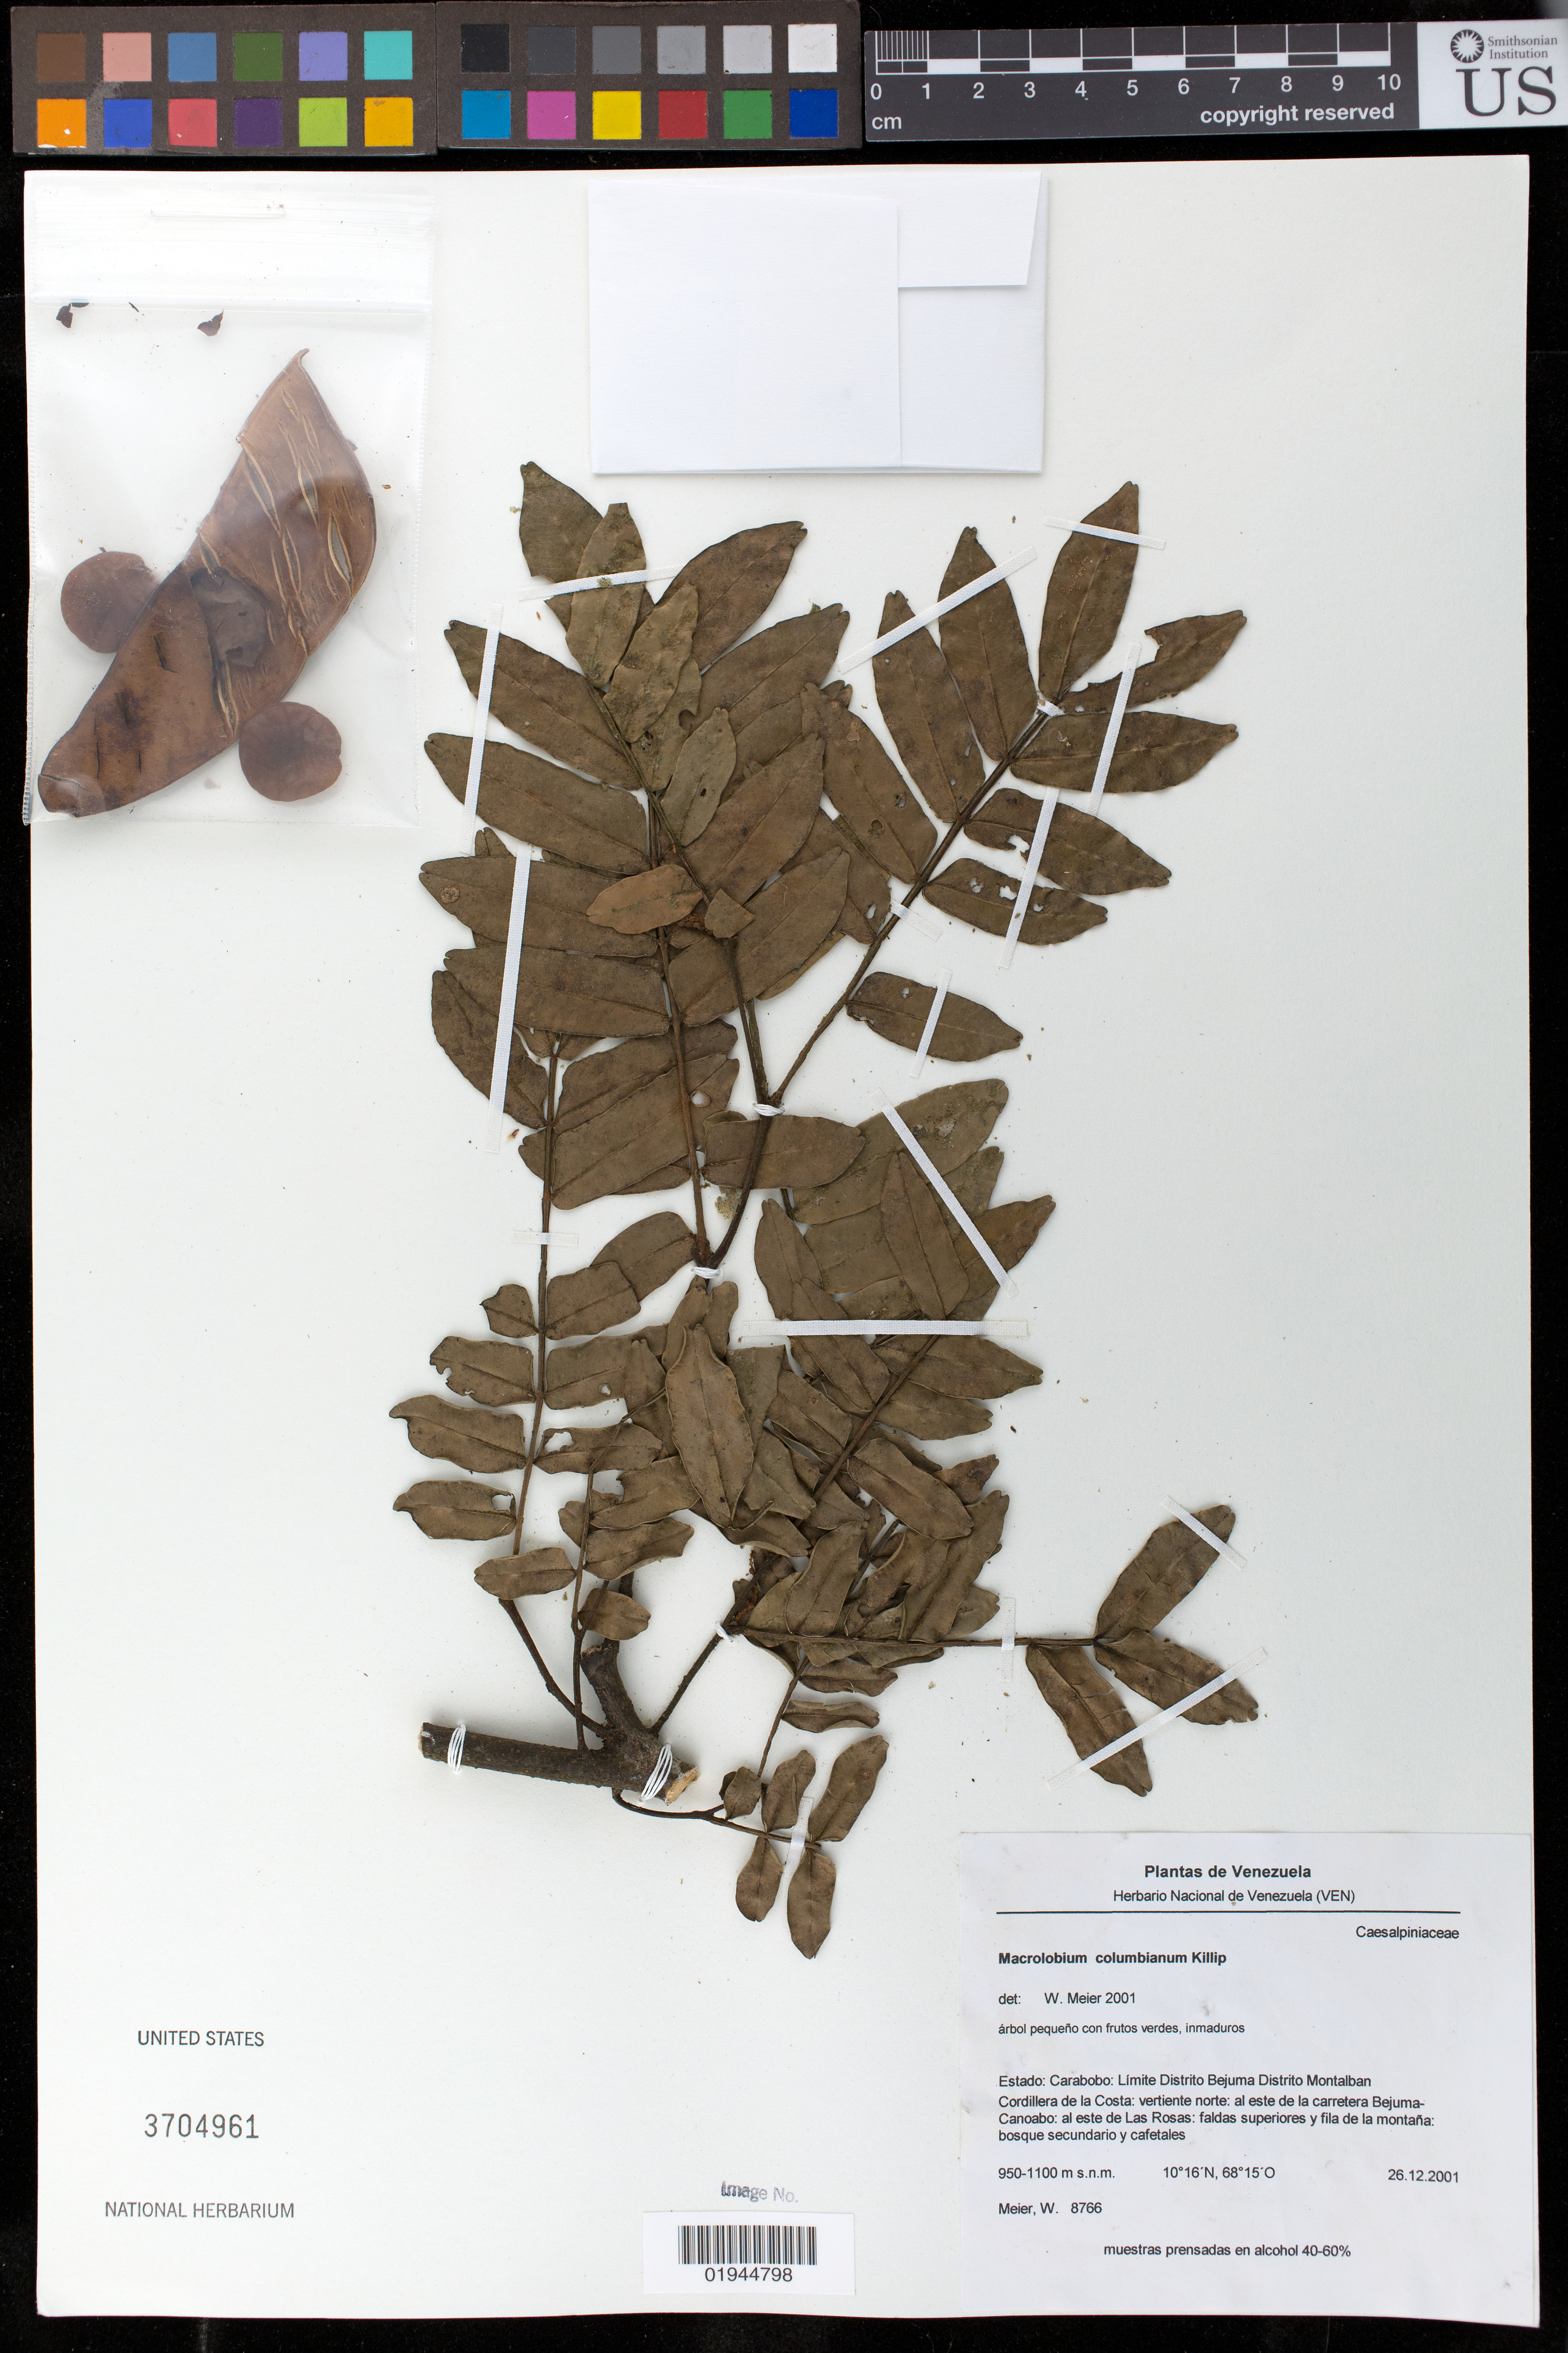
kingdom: Plantae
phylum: Tracheophyta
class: Magnoliopsida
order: Fabales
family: Fabaceae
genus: Macrolobium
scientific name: Macrolobium colombianum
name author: (Britton & Killip) Killip ex L. Uribe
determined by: Meier, Winfried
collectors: W. Meier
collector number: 8766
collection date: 2001-12-26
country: Venezuela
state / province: Carabobo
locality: Limite Distrito Bejuma Distrito Montalban. Cordillera de la Costa: vertiente norte: al este de la carretera Bejuma Canoabo: al este de Las Rosas: faldas superiores y fila de la montana: bosque secundario y cafetales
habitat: faldas superiores y fila de la montana, bosque secundario y cafetales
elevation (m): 950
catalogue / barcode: US 3704961